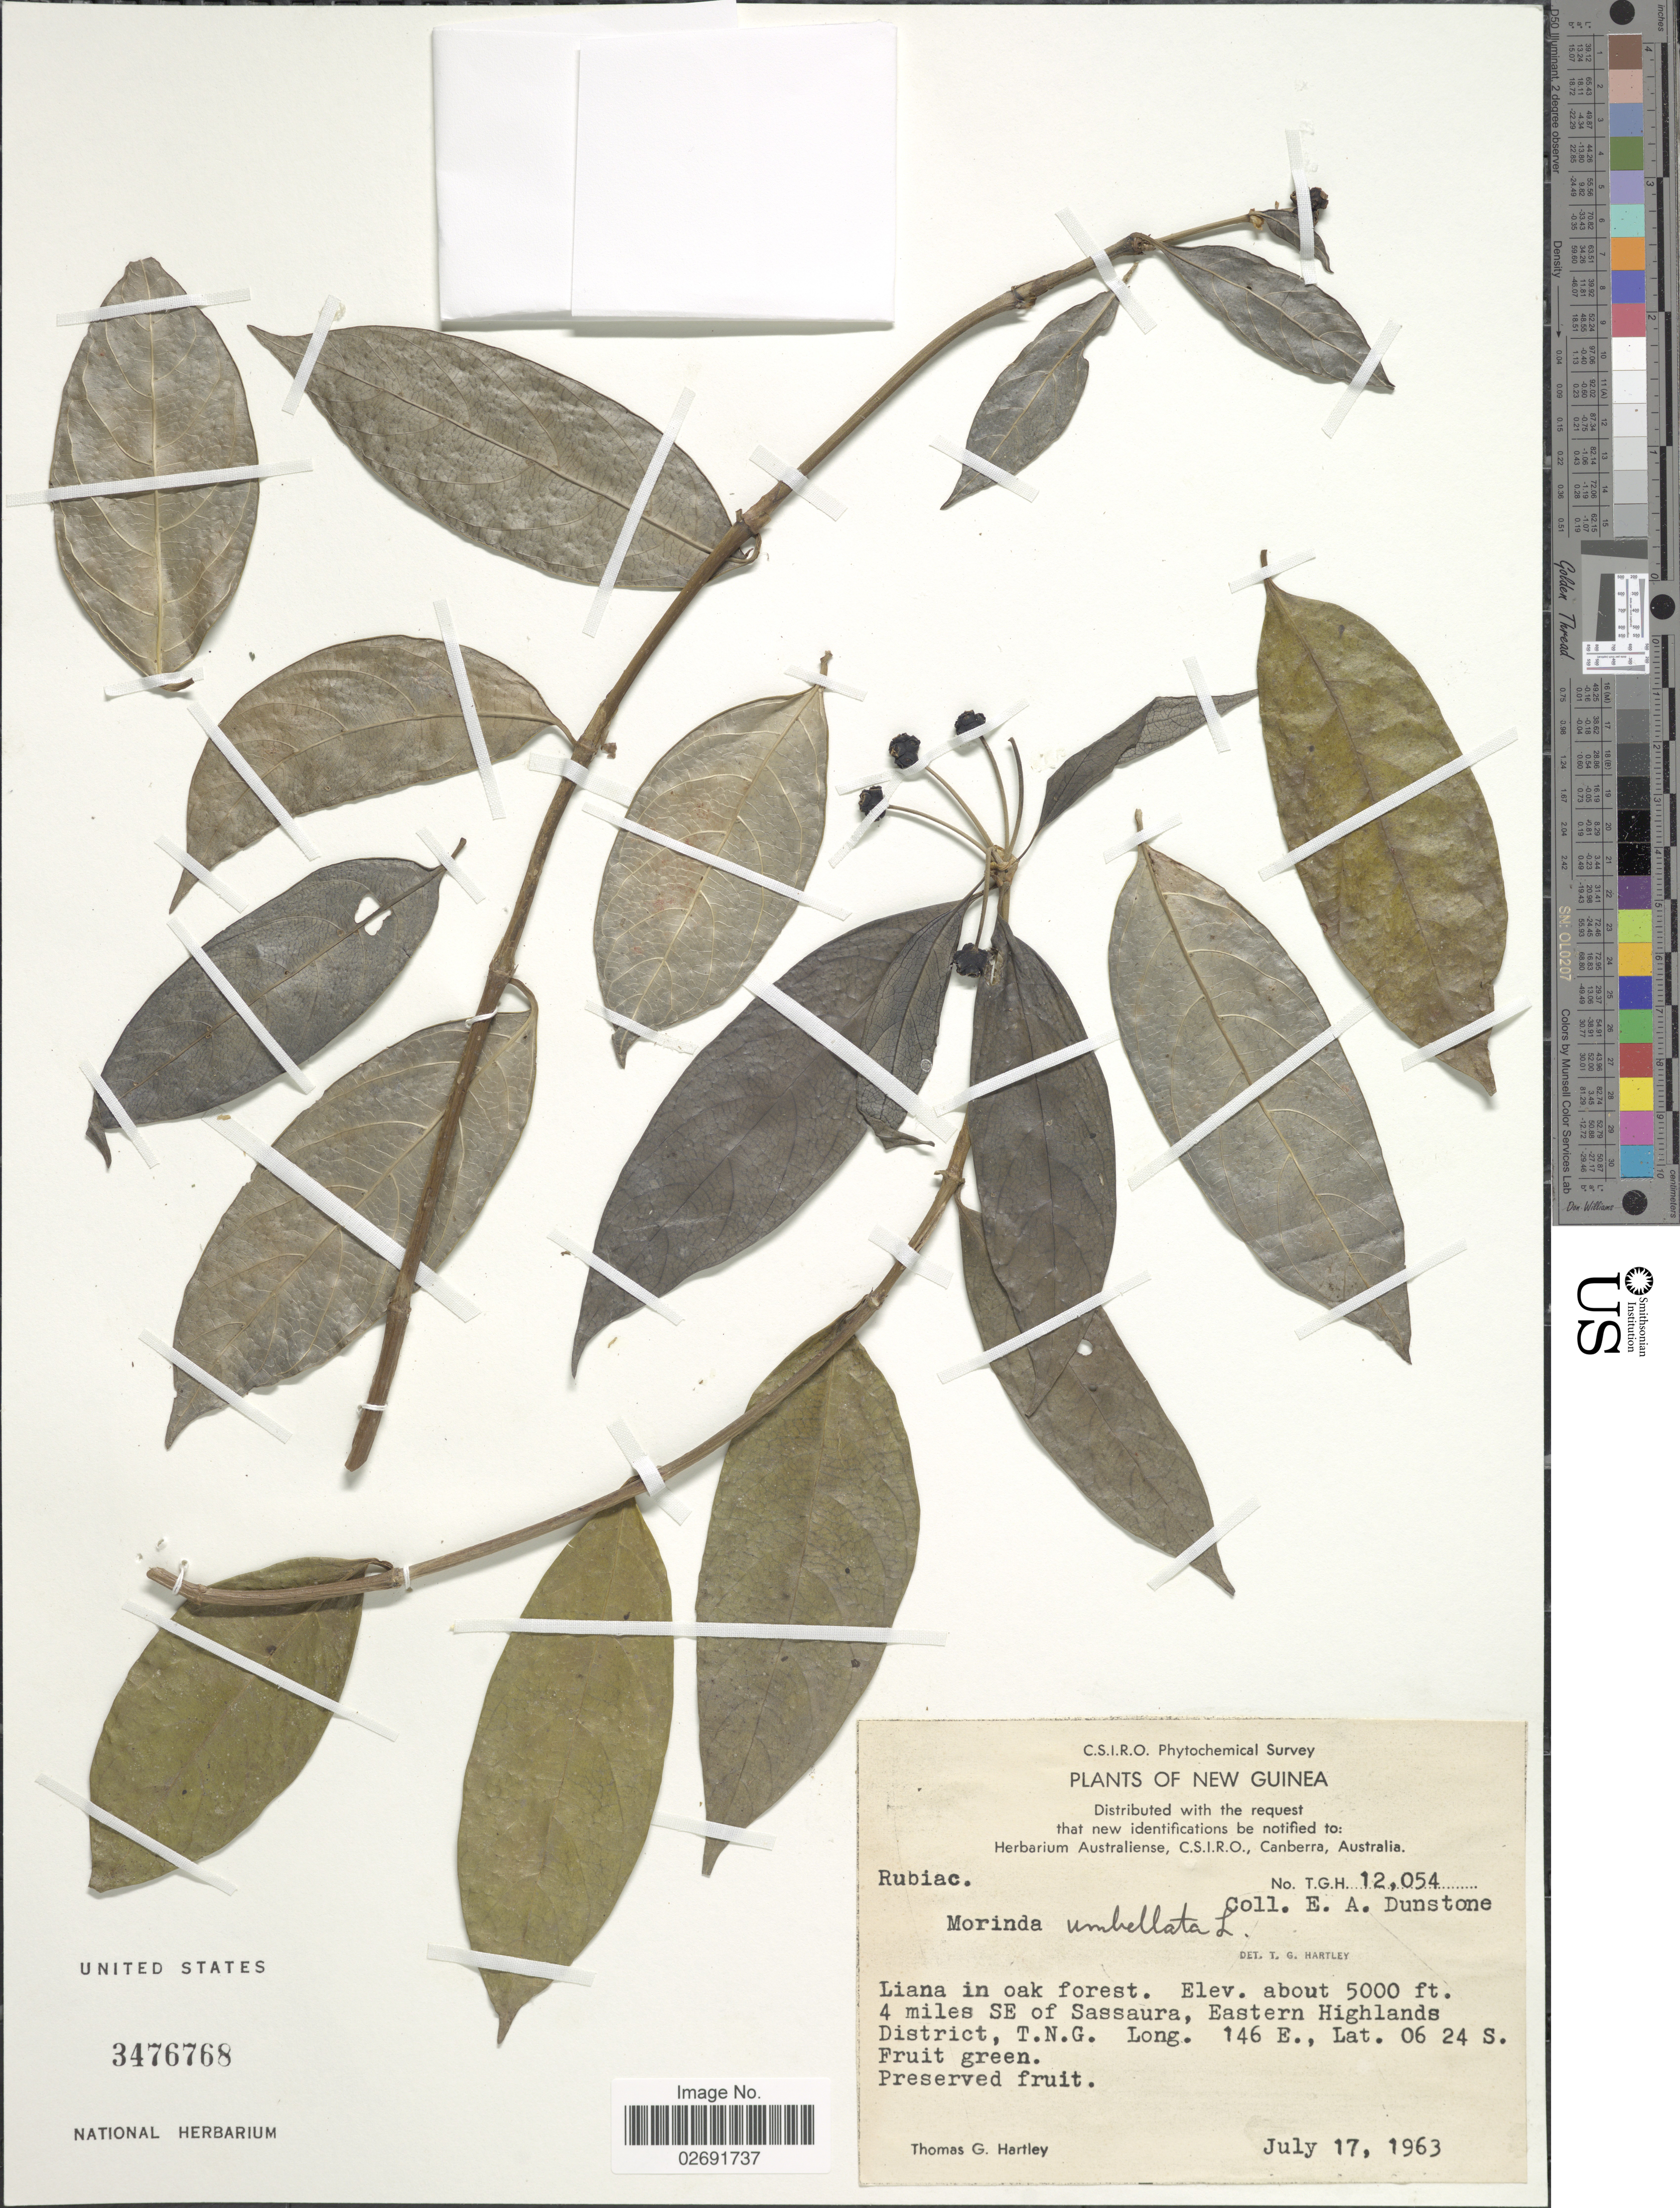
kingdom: Plantae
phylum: Tracheophyta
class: Magnoliopsida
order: Gentianales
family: Rubiaceae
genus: Gynochthodes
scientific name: Gynochthodes umbellata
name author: (L.) Razafim. & B. Bremer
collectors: T. G. Hartley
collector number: TGH12054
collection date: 1963-07-17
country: Papua New Guinea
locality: New Guinea. 4 miles SE of Sassaura, Eastern Highlands District, T.N.G.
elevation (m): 1524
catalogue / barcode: US 3476768